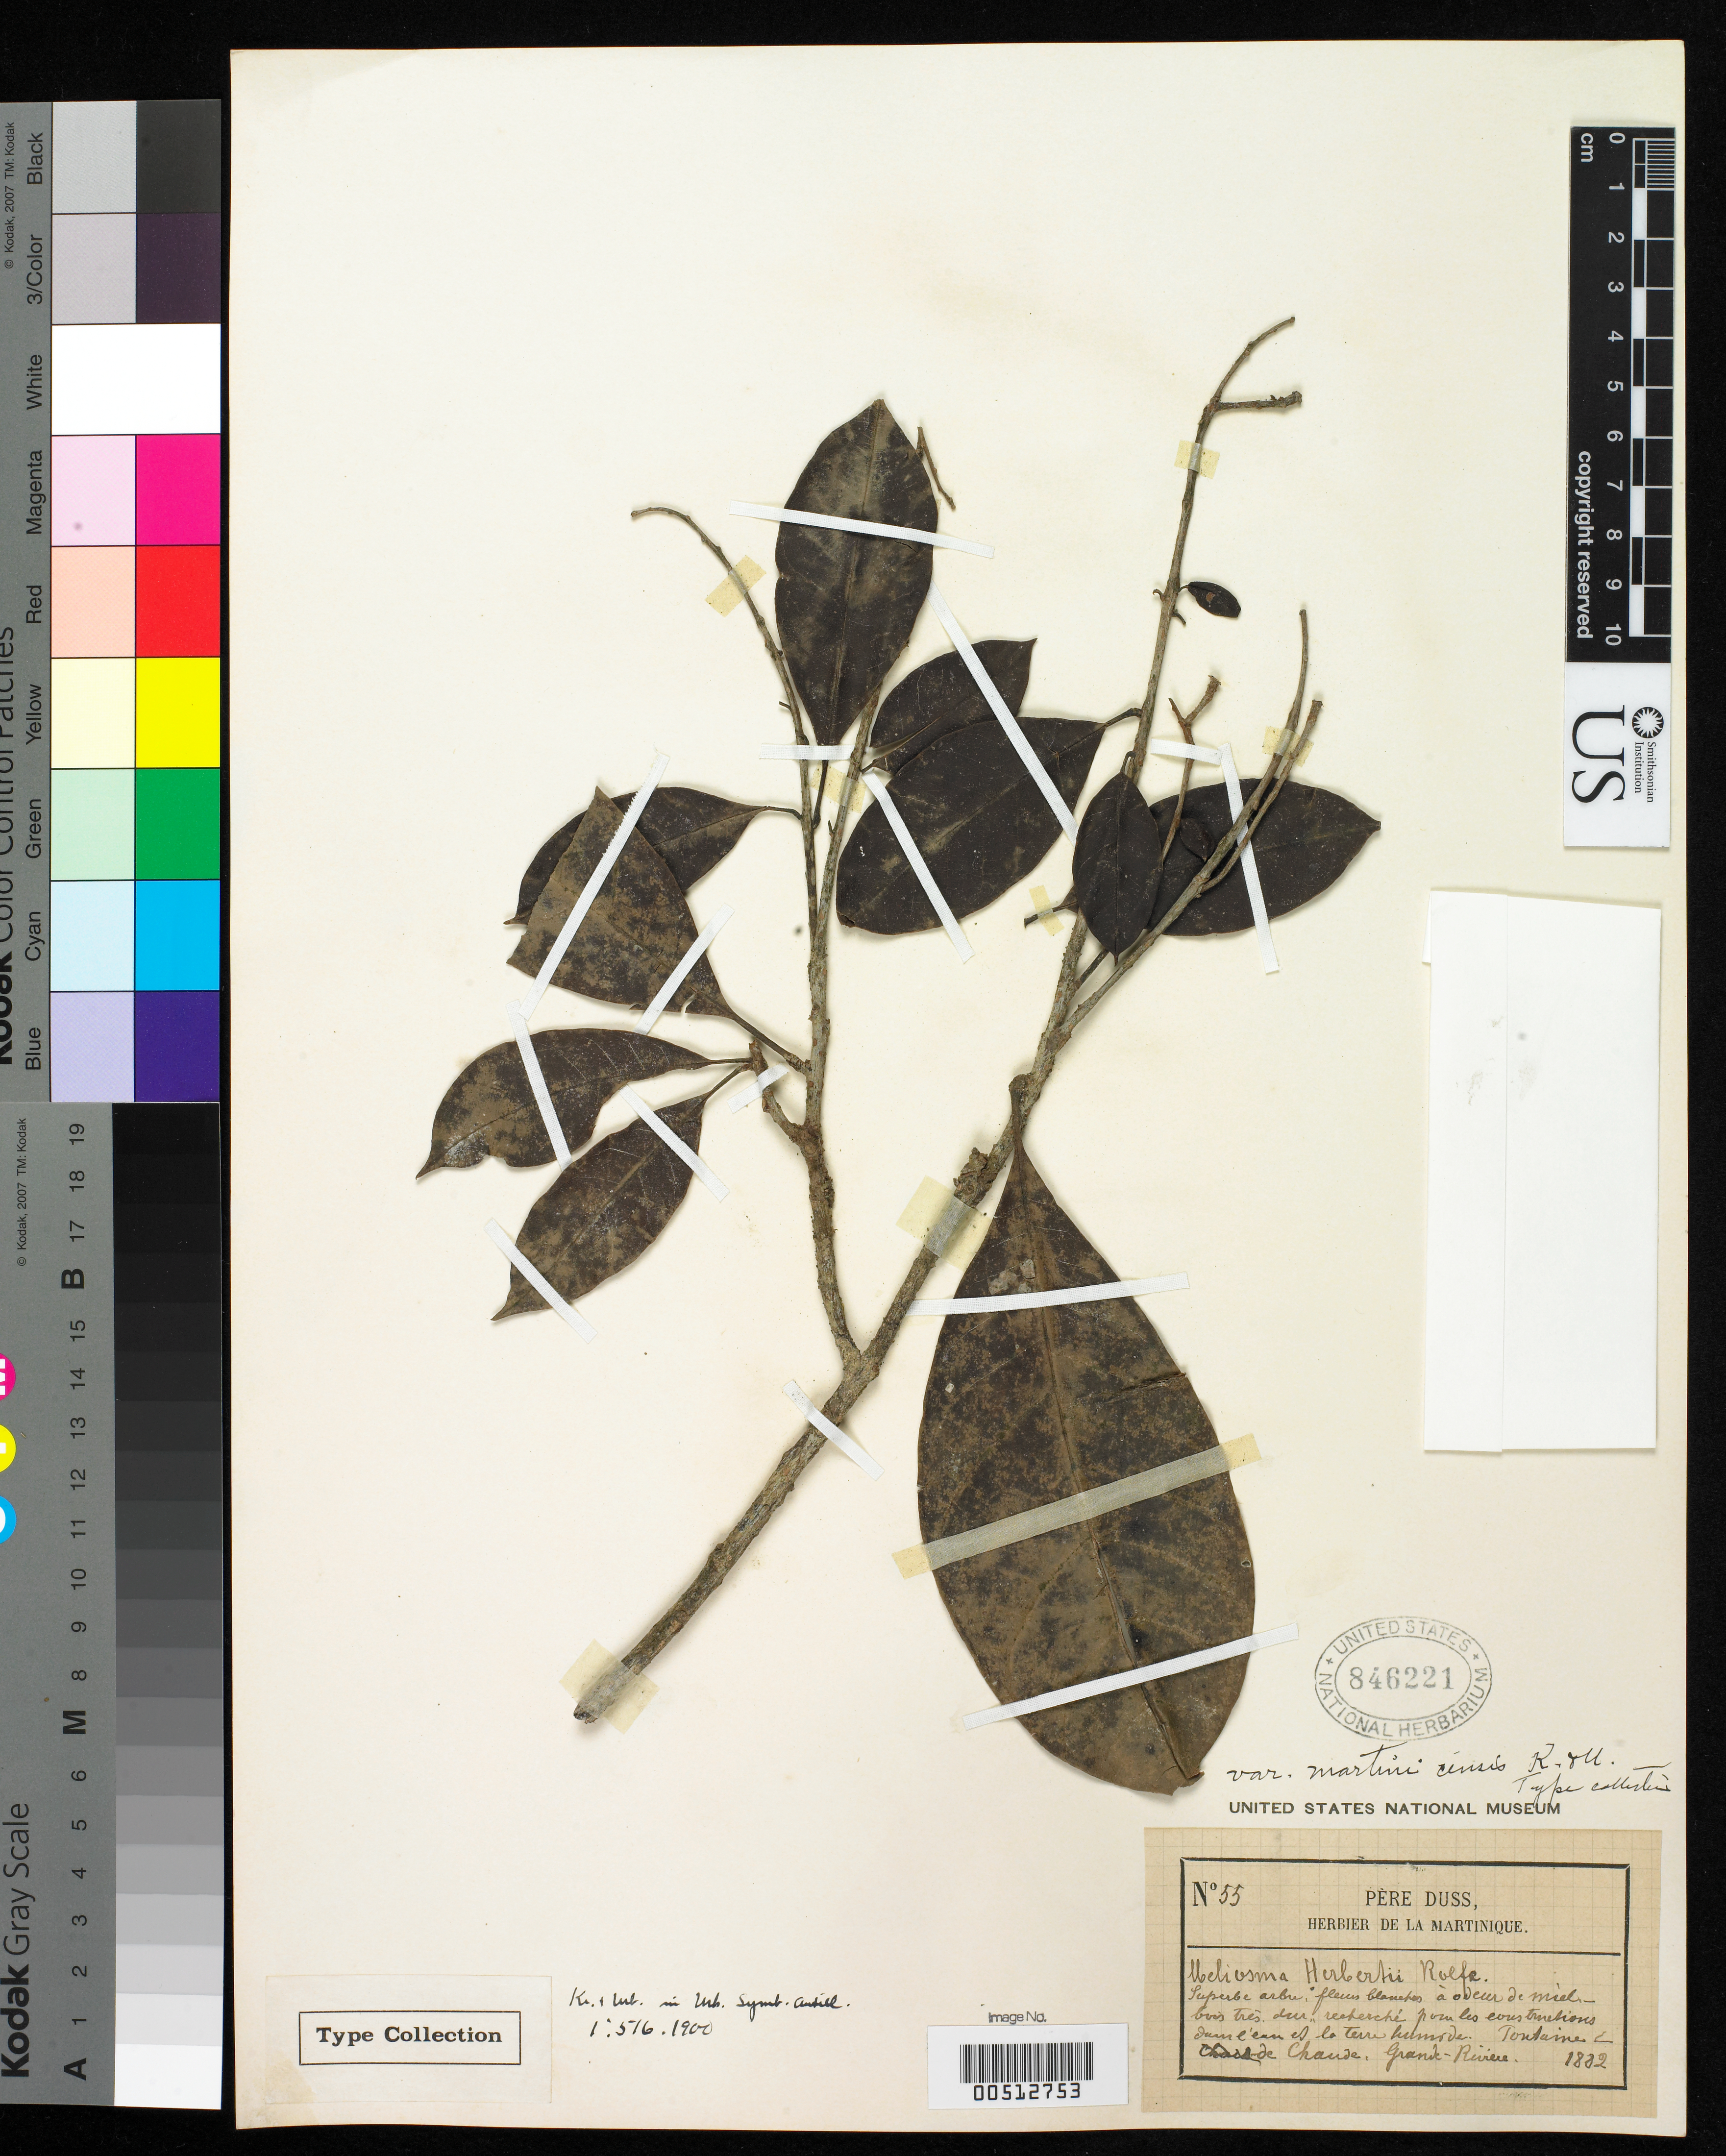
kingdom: Plantae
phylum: Tracheophyta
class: Magnoliopsida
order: Proteales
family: Sabiaceae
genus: Meliosma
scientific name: Meliosma herbertii var. martinicensis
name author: Krug & Urb.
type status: Syntype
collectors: Père Duss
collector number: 55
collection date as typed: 1882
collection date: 1882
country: Martinique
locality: Fonds-Saint-Denie, Lorrain, Camp Del'Alma, Case-Pilote, Piton.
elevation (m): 400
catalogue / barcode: US 846221